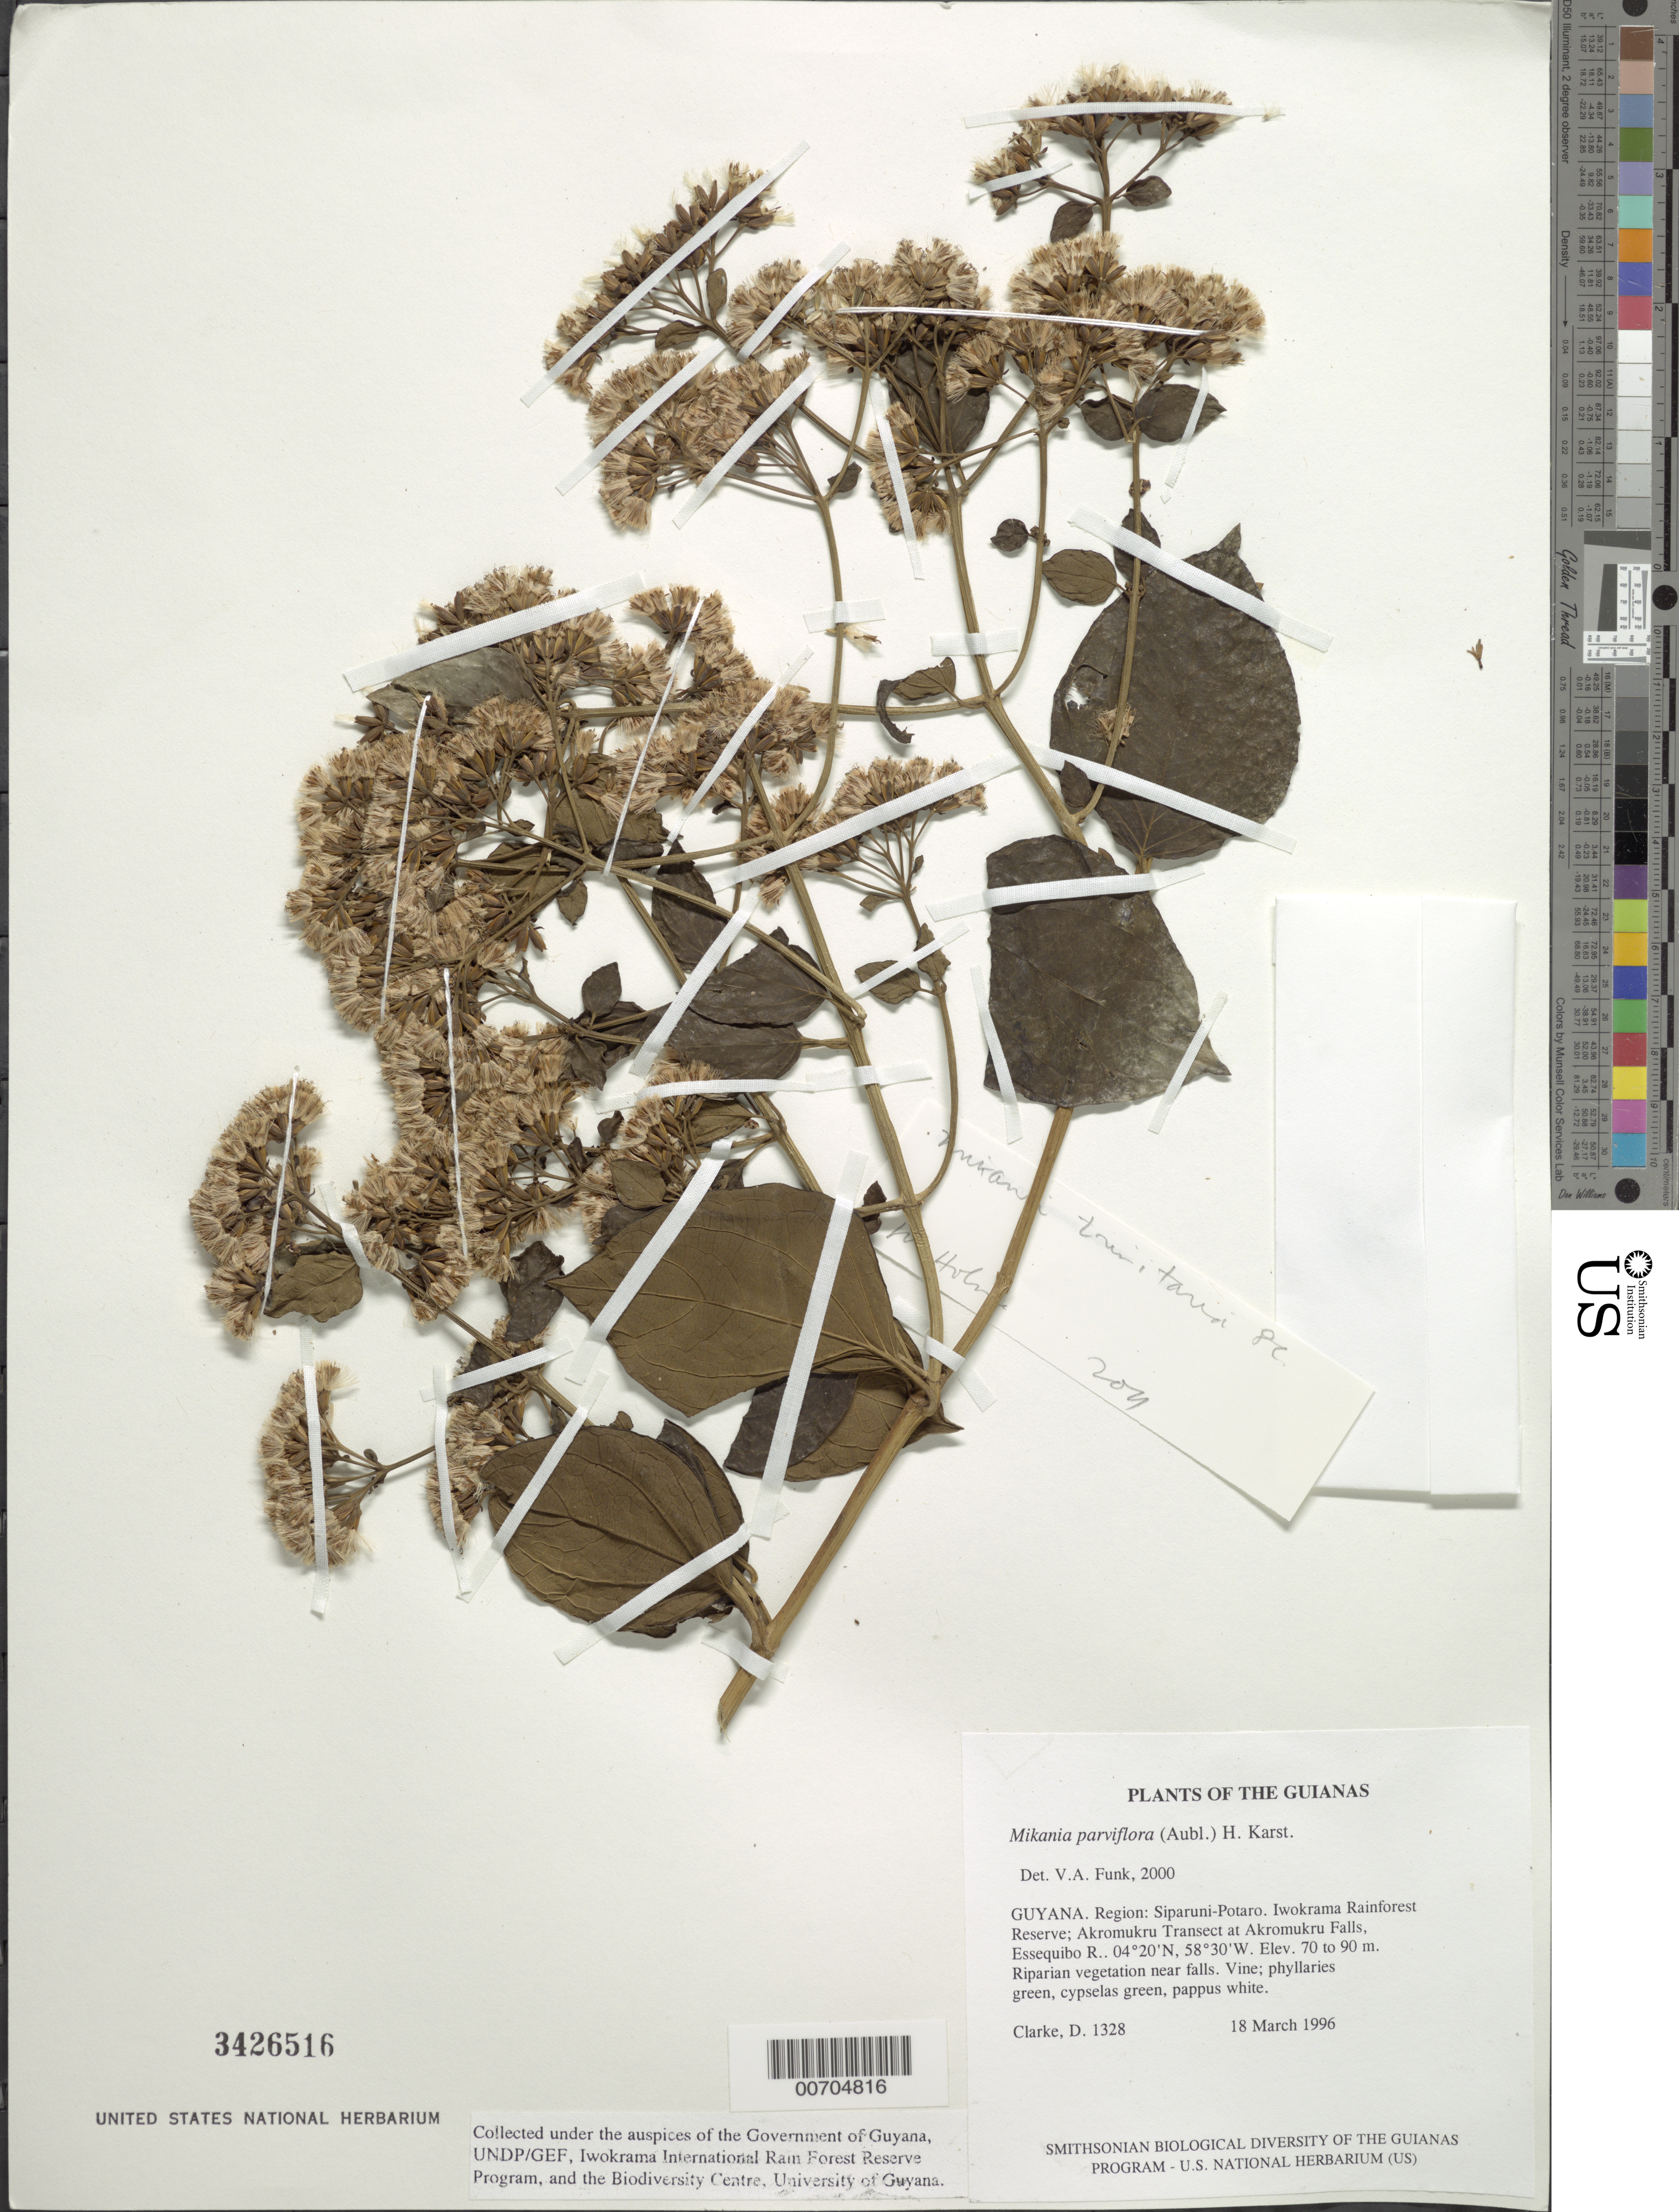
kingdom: Plantae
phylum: Tracheophyta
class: Magnoliopsida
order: Asterales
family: Asteraceae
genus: Mikania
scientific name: Mikania parviflora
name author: (Aubl.) H. Karst.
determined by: Funk, Vicki A., (BOT), Smithsonian Institution - National Museum of Natural History (UNITED STATES)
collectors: H. D. Clarke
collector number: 1328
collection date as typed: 18 March 1996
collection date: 1996-03-18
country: Guyana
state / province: Potaro-Siparuni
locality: Iwokrama Rainforest Reserve; Akromukru Transect at Akromukru Falls, Essequibo R.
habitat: Riparian vegetation near falls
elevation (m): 70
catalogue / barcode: US 3426516